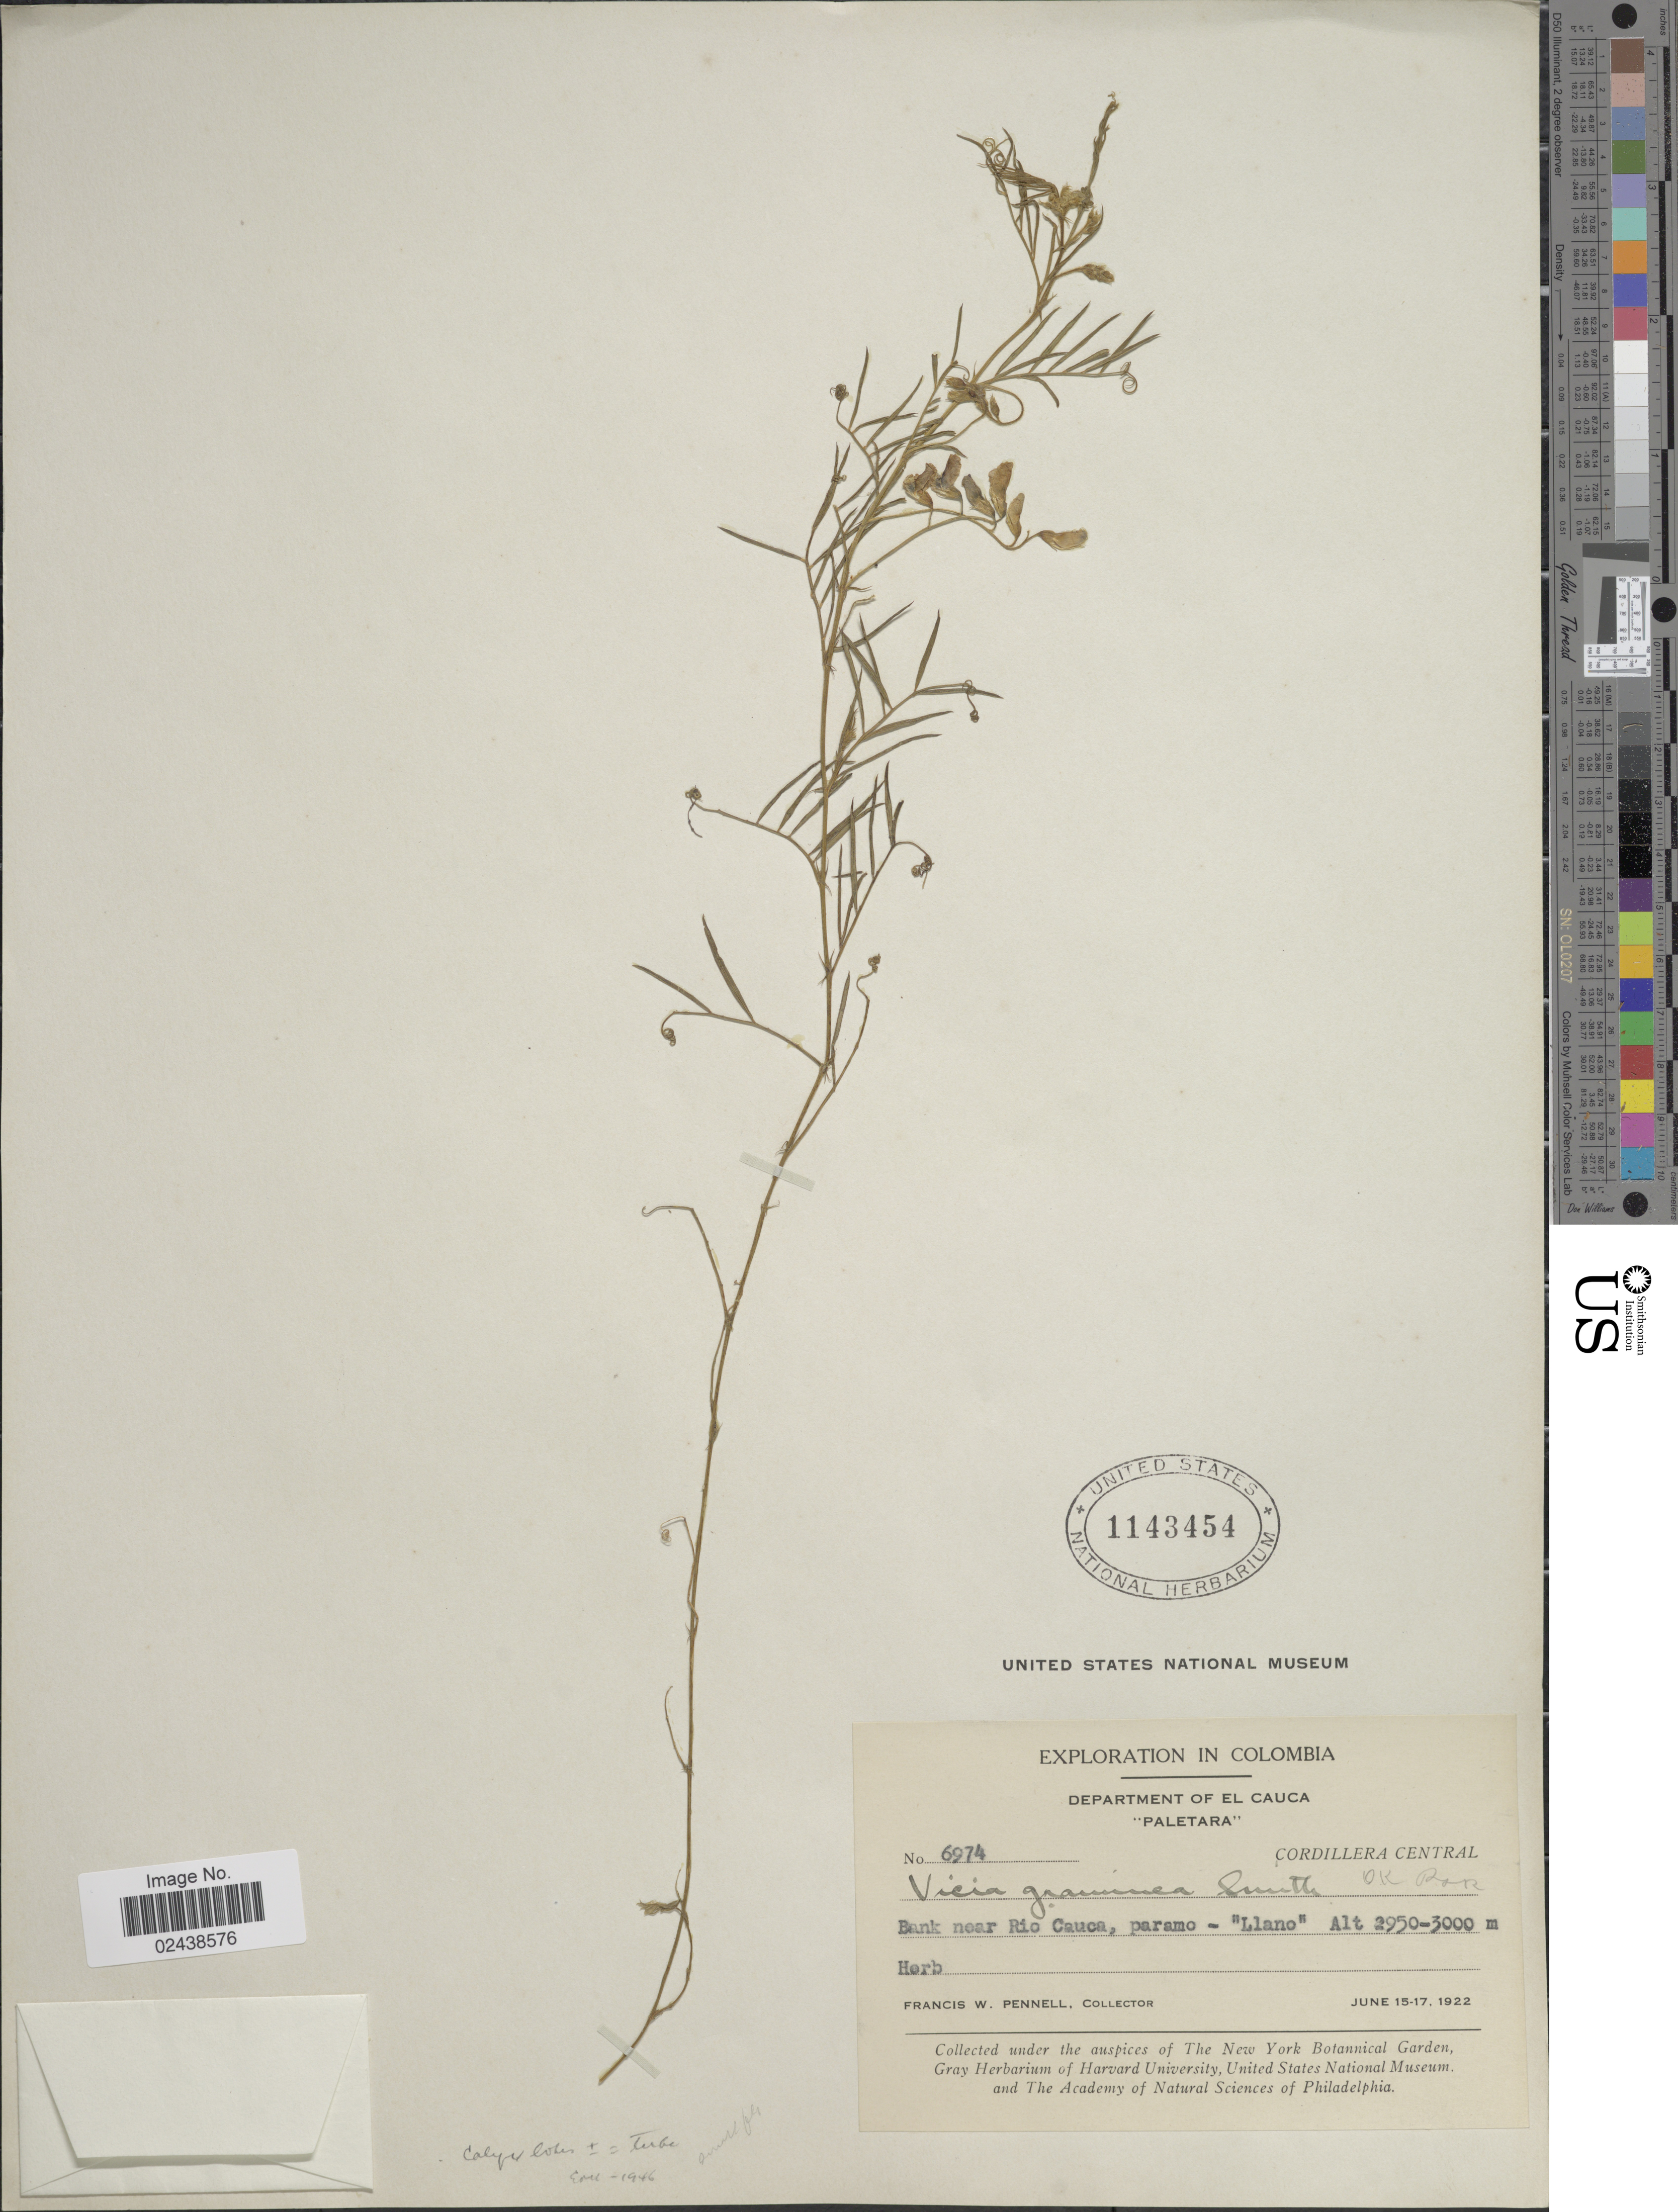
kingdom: Plantae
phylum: Tracheophyta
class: Magnoliopsida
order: Fabales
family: Fabaceae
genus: Vicia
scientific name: Vicia graminea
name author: Sm.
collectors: F. W. Pennell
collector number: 6974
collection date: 1922-06-15/1922-06-17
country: Colombia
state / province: Cauca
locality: Paletara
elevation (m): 2950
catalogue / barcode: US 1143454